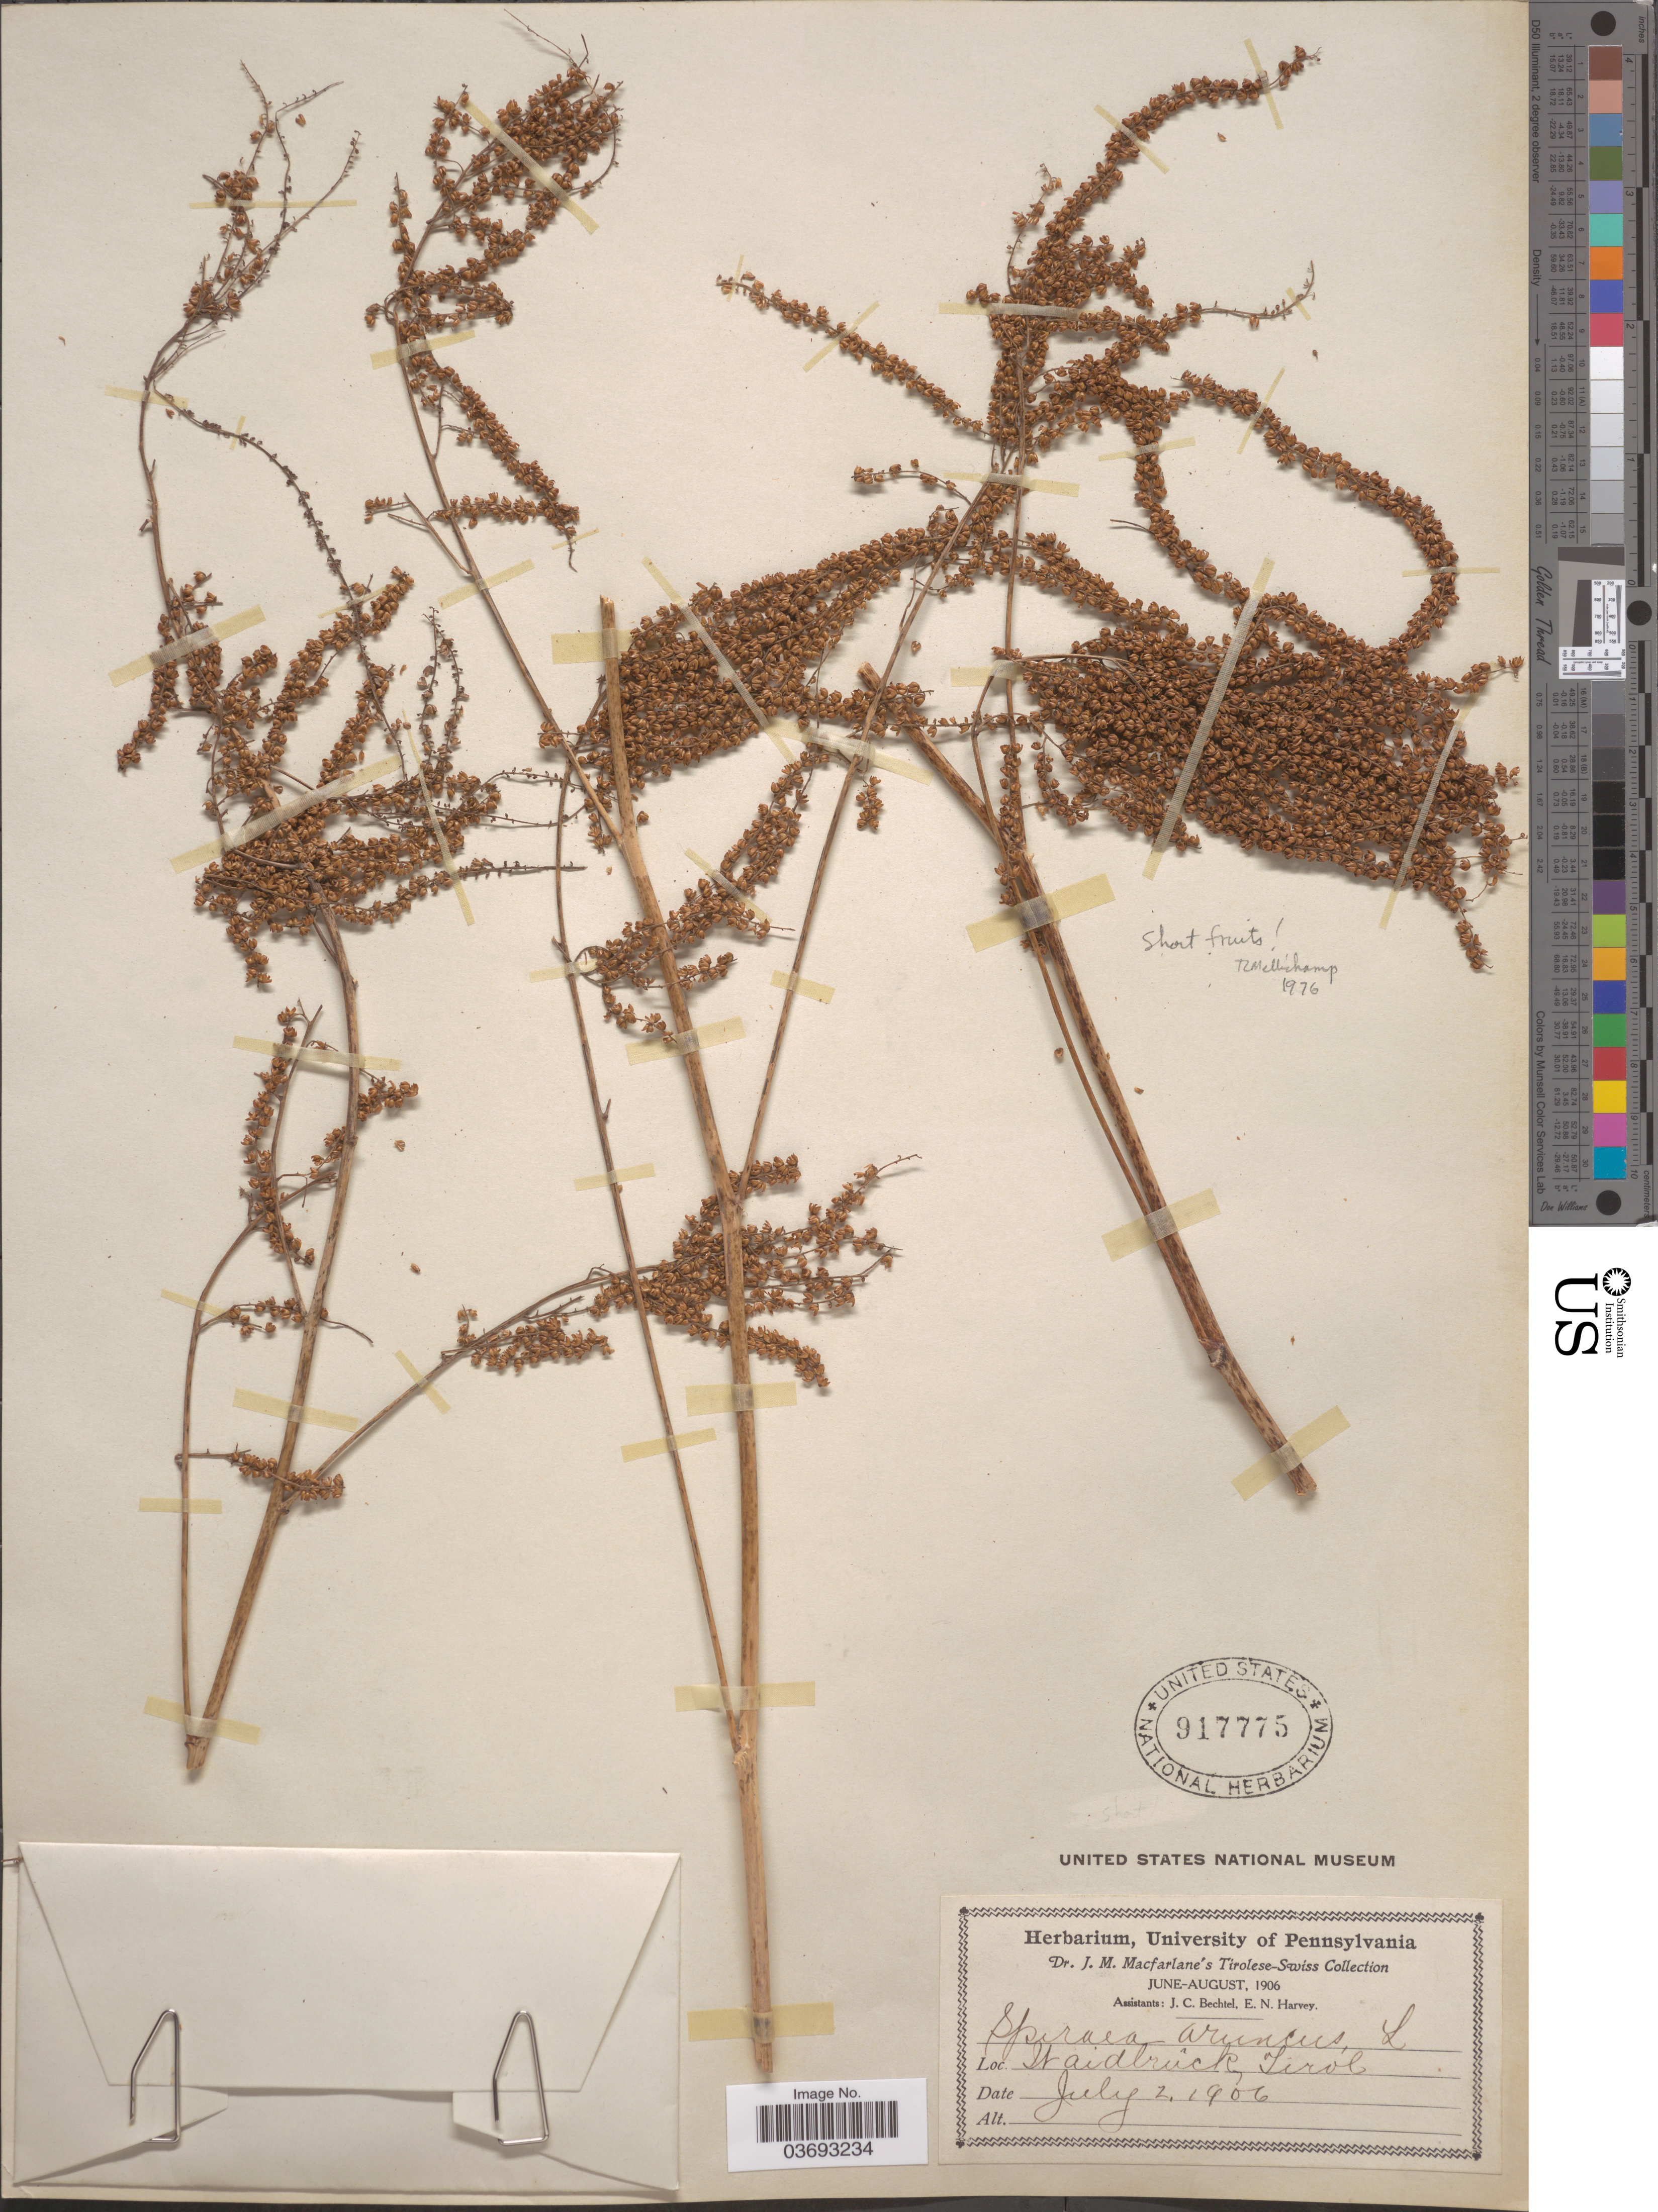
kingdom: Plantae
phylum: Tracheophyta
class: Magnoliopsida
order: Rosales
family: Rosaceae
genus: Spiraea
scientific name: Spiraea aruncus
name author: L.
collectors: J. Macfarlane, J. Bechtel & E. Harvey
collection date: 1906-07-02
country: Italy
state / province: Trentino-Alto Adige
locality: Waidbruck, Tirol.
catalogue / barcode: US 917775